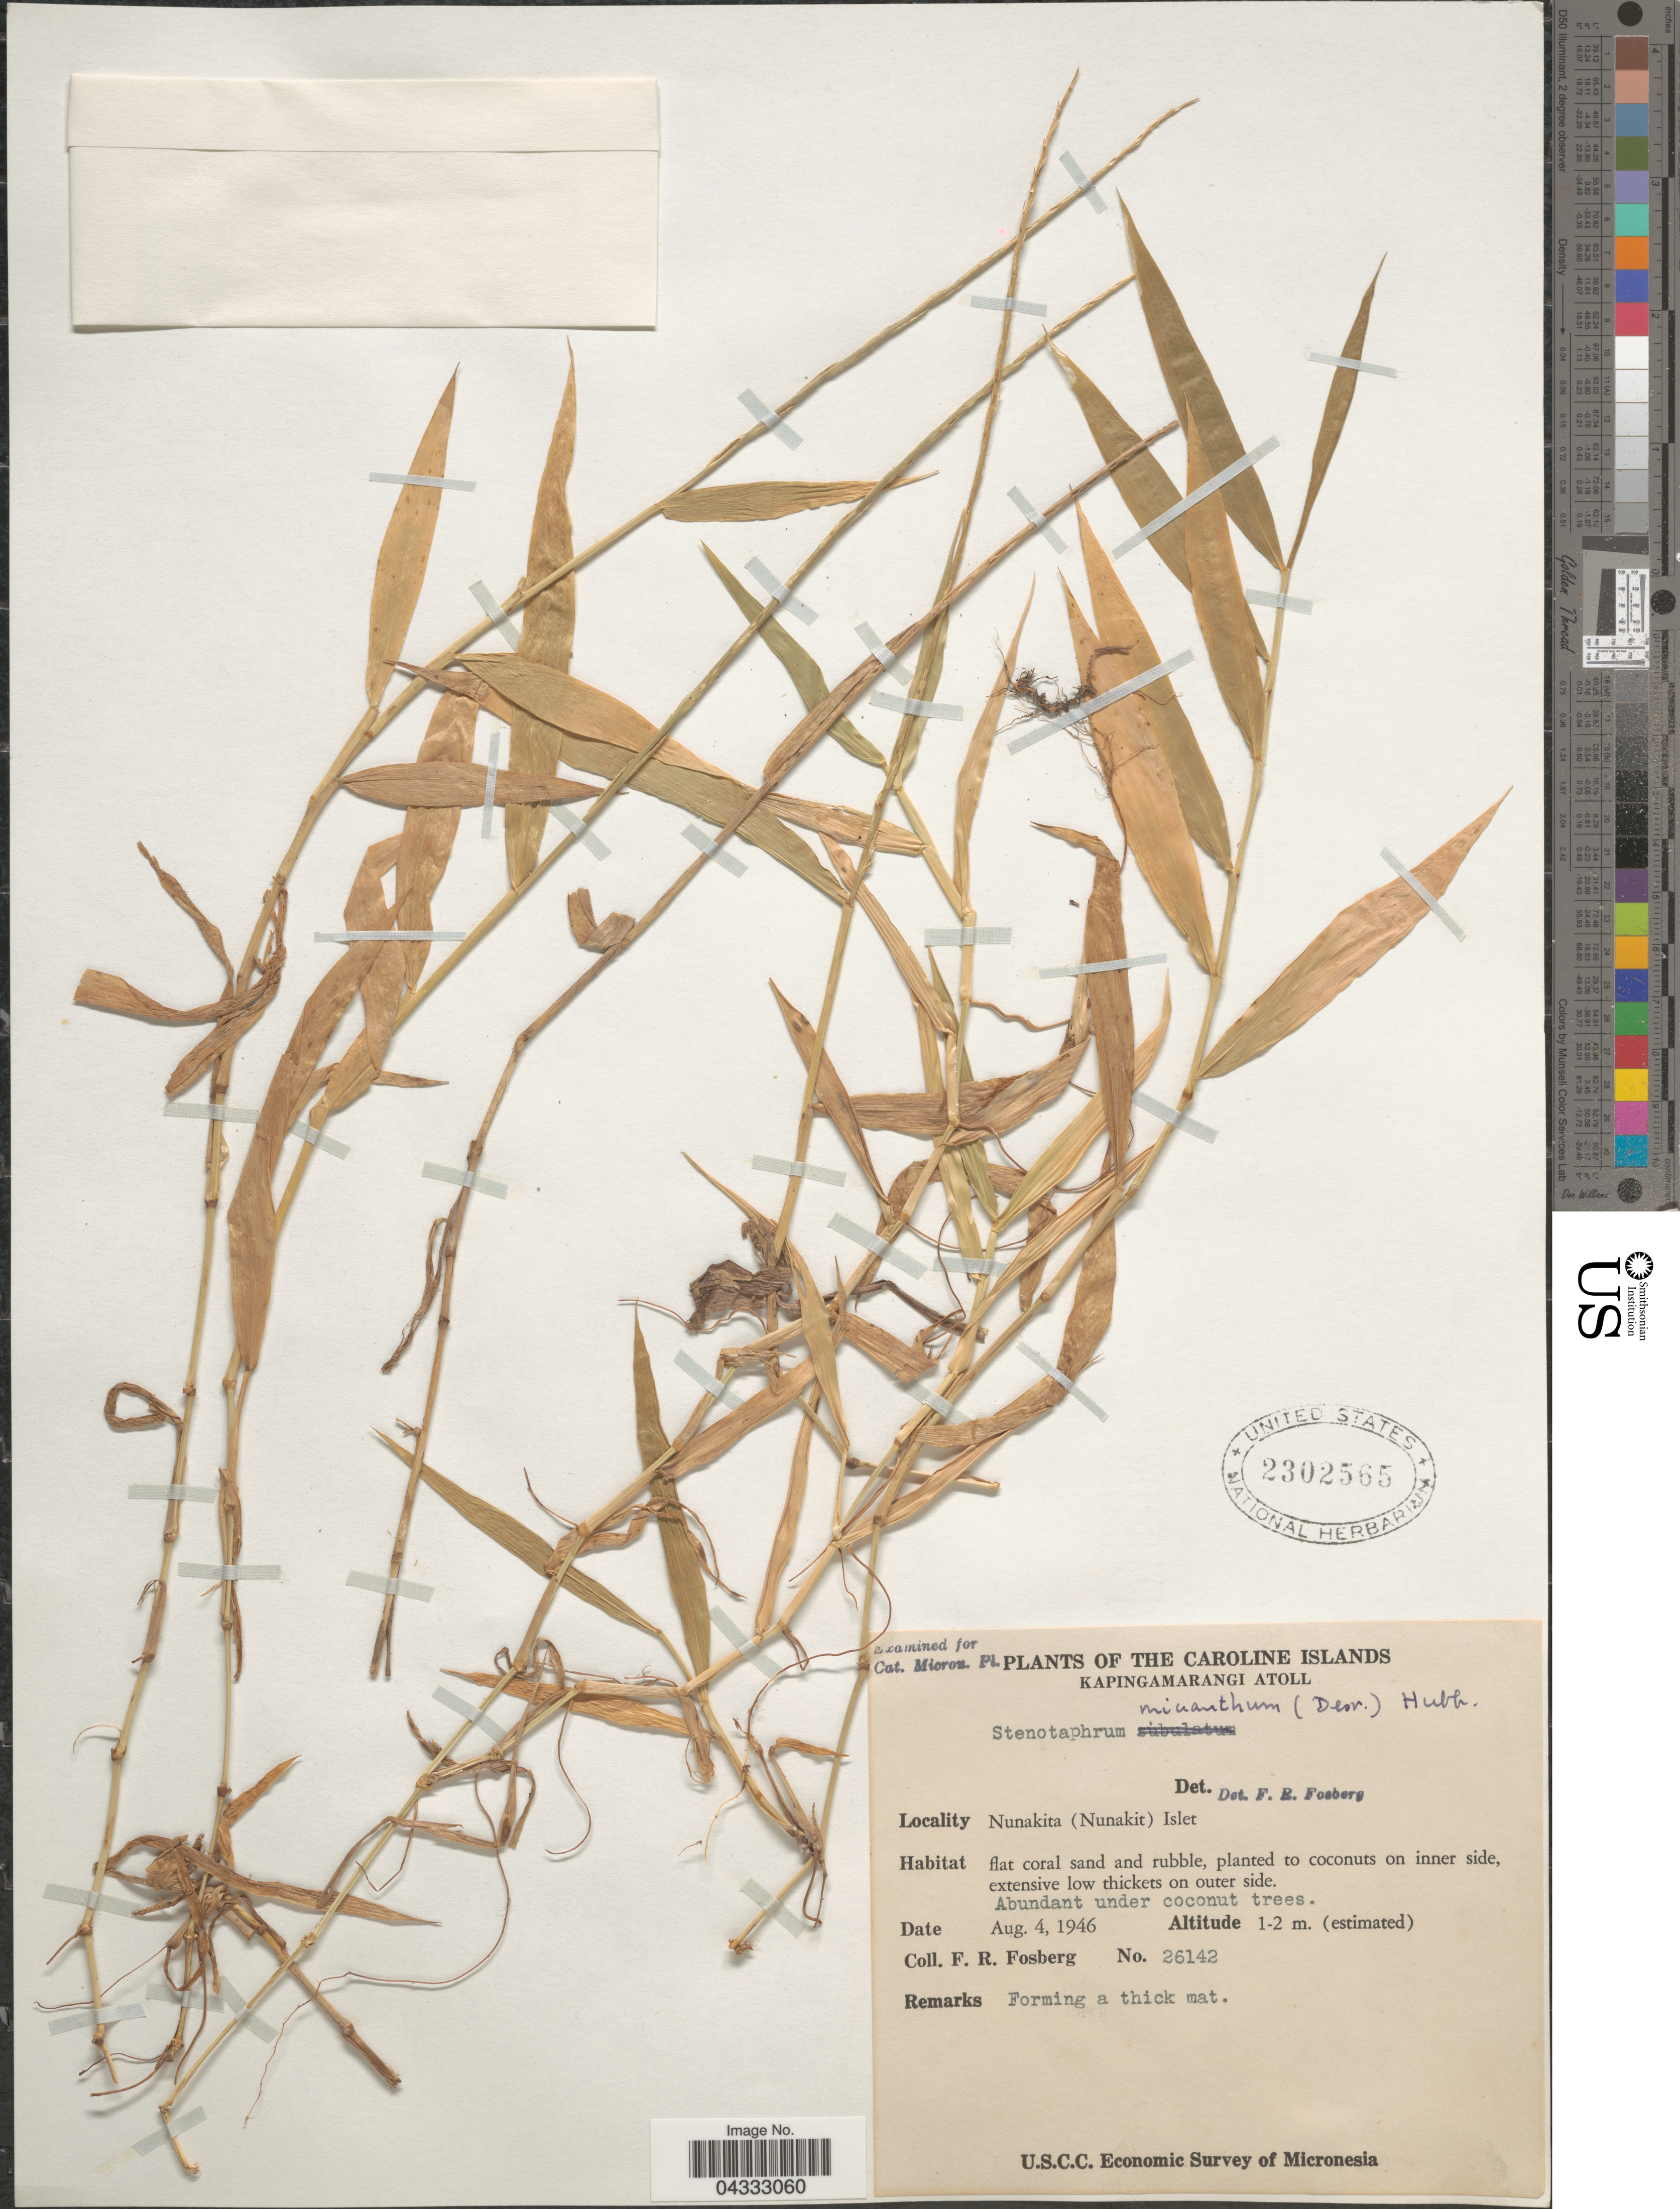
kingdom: Plantae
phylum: Tracheophyta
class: Liliopsida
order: Poales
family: Poaceae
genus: Stenotaphrum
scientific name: Stenotaphrum micranthum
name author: (Desv.) C.E. Hubb.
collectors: F. R. Fosberg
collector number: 26142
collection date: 1946-08-04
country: Micronesia, Federated States of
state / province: Pohnpei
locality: The Caroline Islands. Kapingamarangi Atoll. Nunakita (Nunakit) Islet.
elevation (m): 1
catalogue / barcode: US 2302565